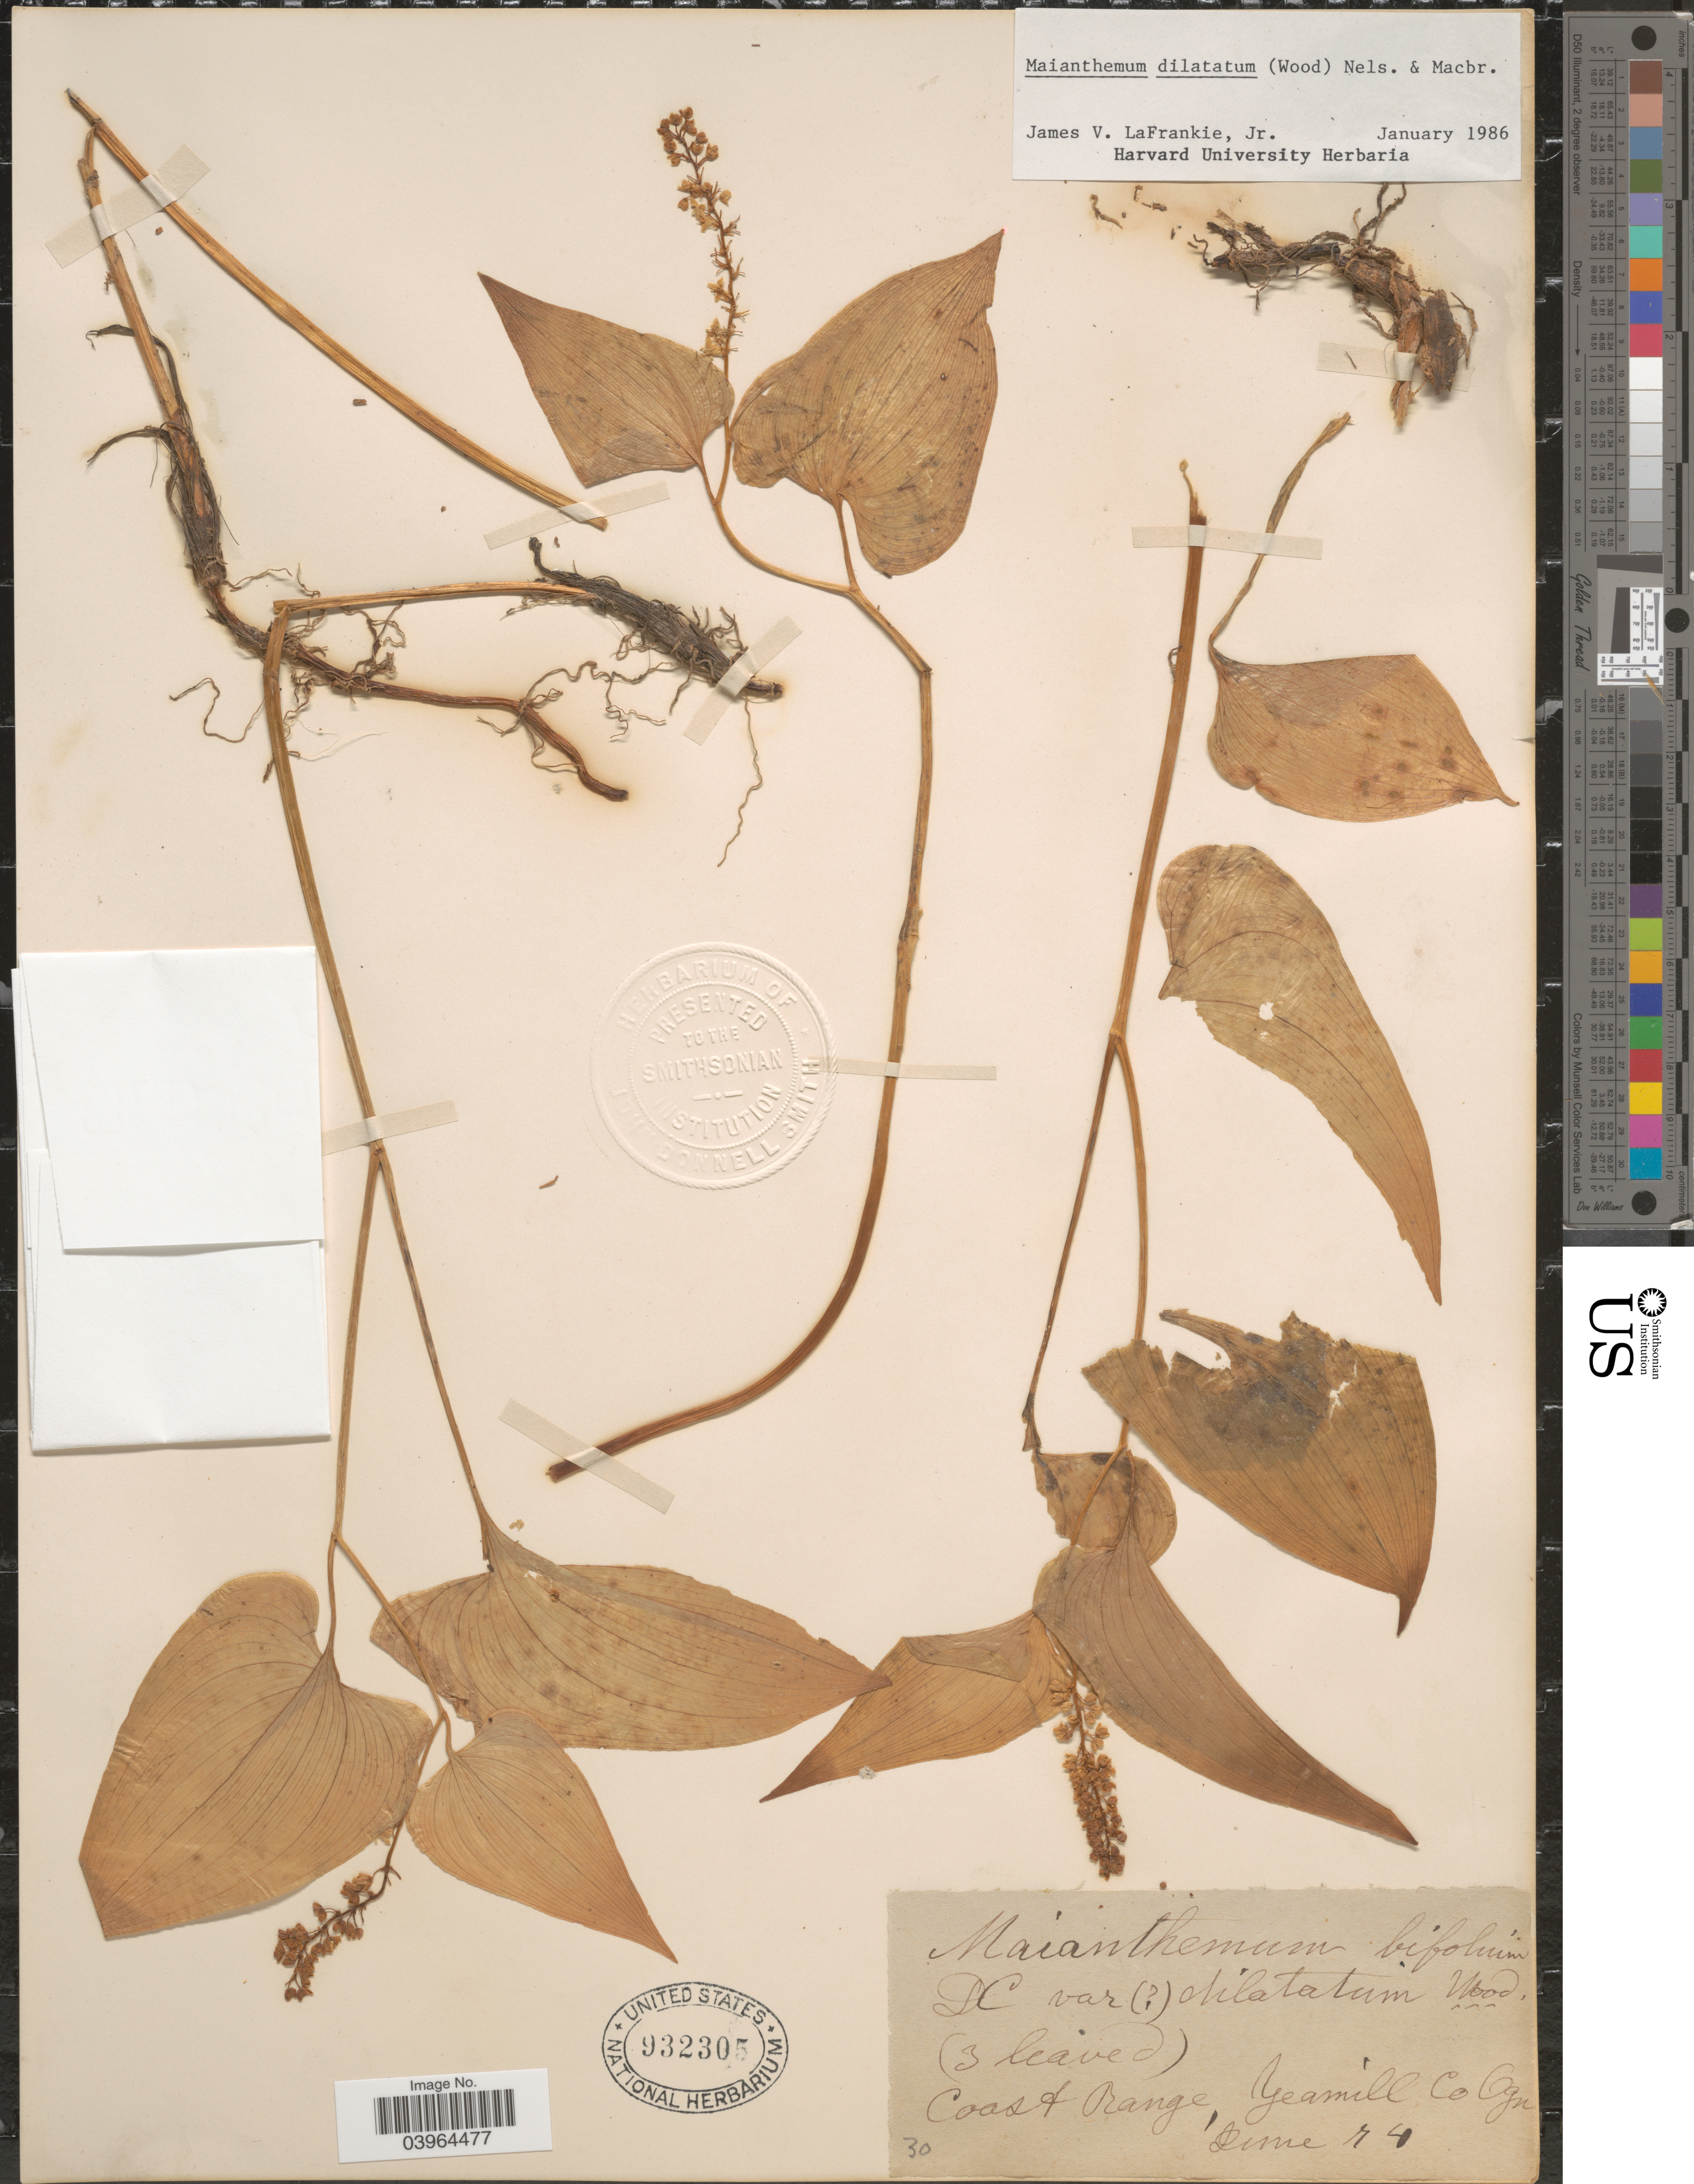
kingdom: Plantae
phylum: Tracheophyta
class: Liliopsida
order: Asparagales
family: Asparagaceae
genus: Maianthemum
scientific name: Maianthemum dilatatum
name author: (Alph. Wood) A. Nelson & J.F. Macbr.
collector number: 30?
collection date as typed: Transcribed d/m/y: /6/74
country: United States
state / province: Oregon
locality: Coast of Range, Yeamill Co, Ogn.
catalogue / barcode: US 932305